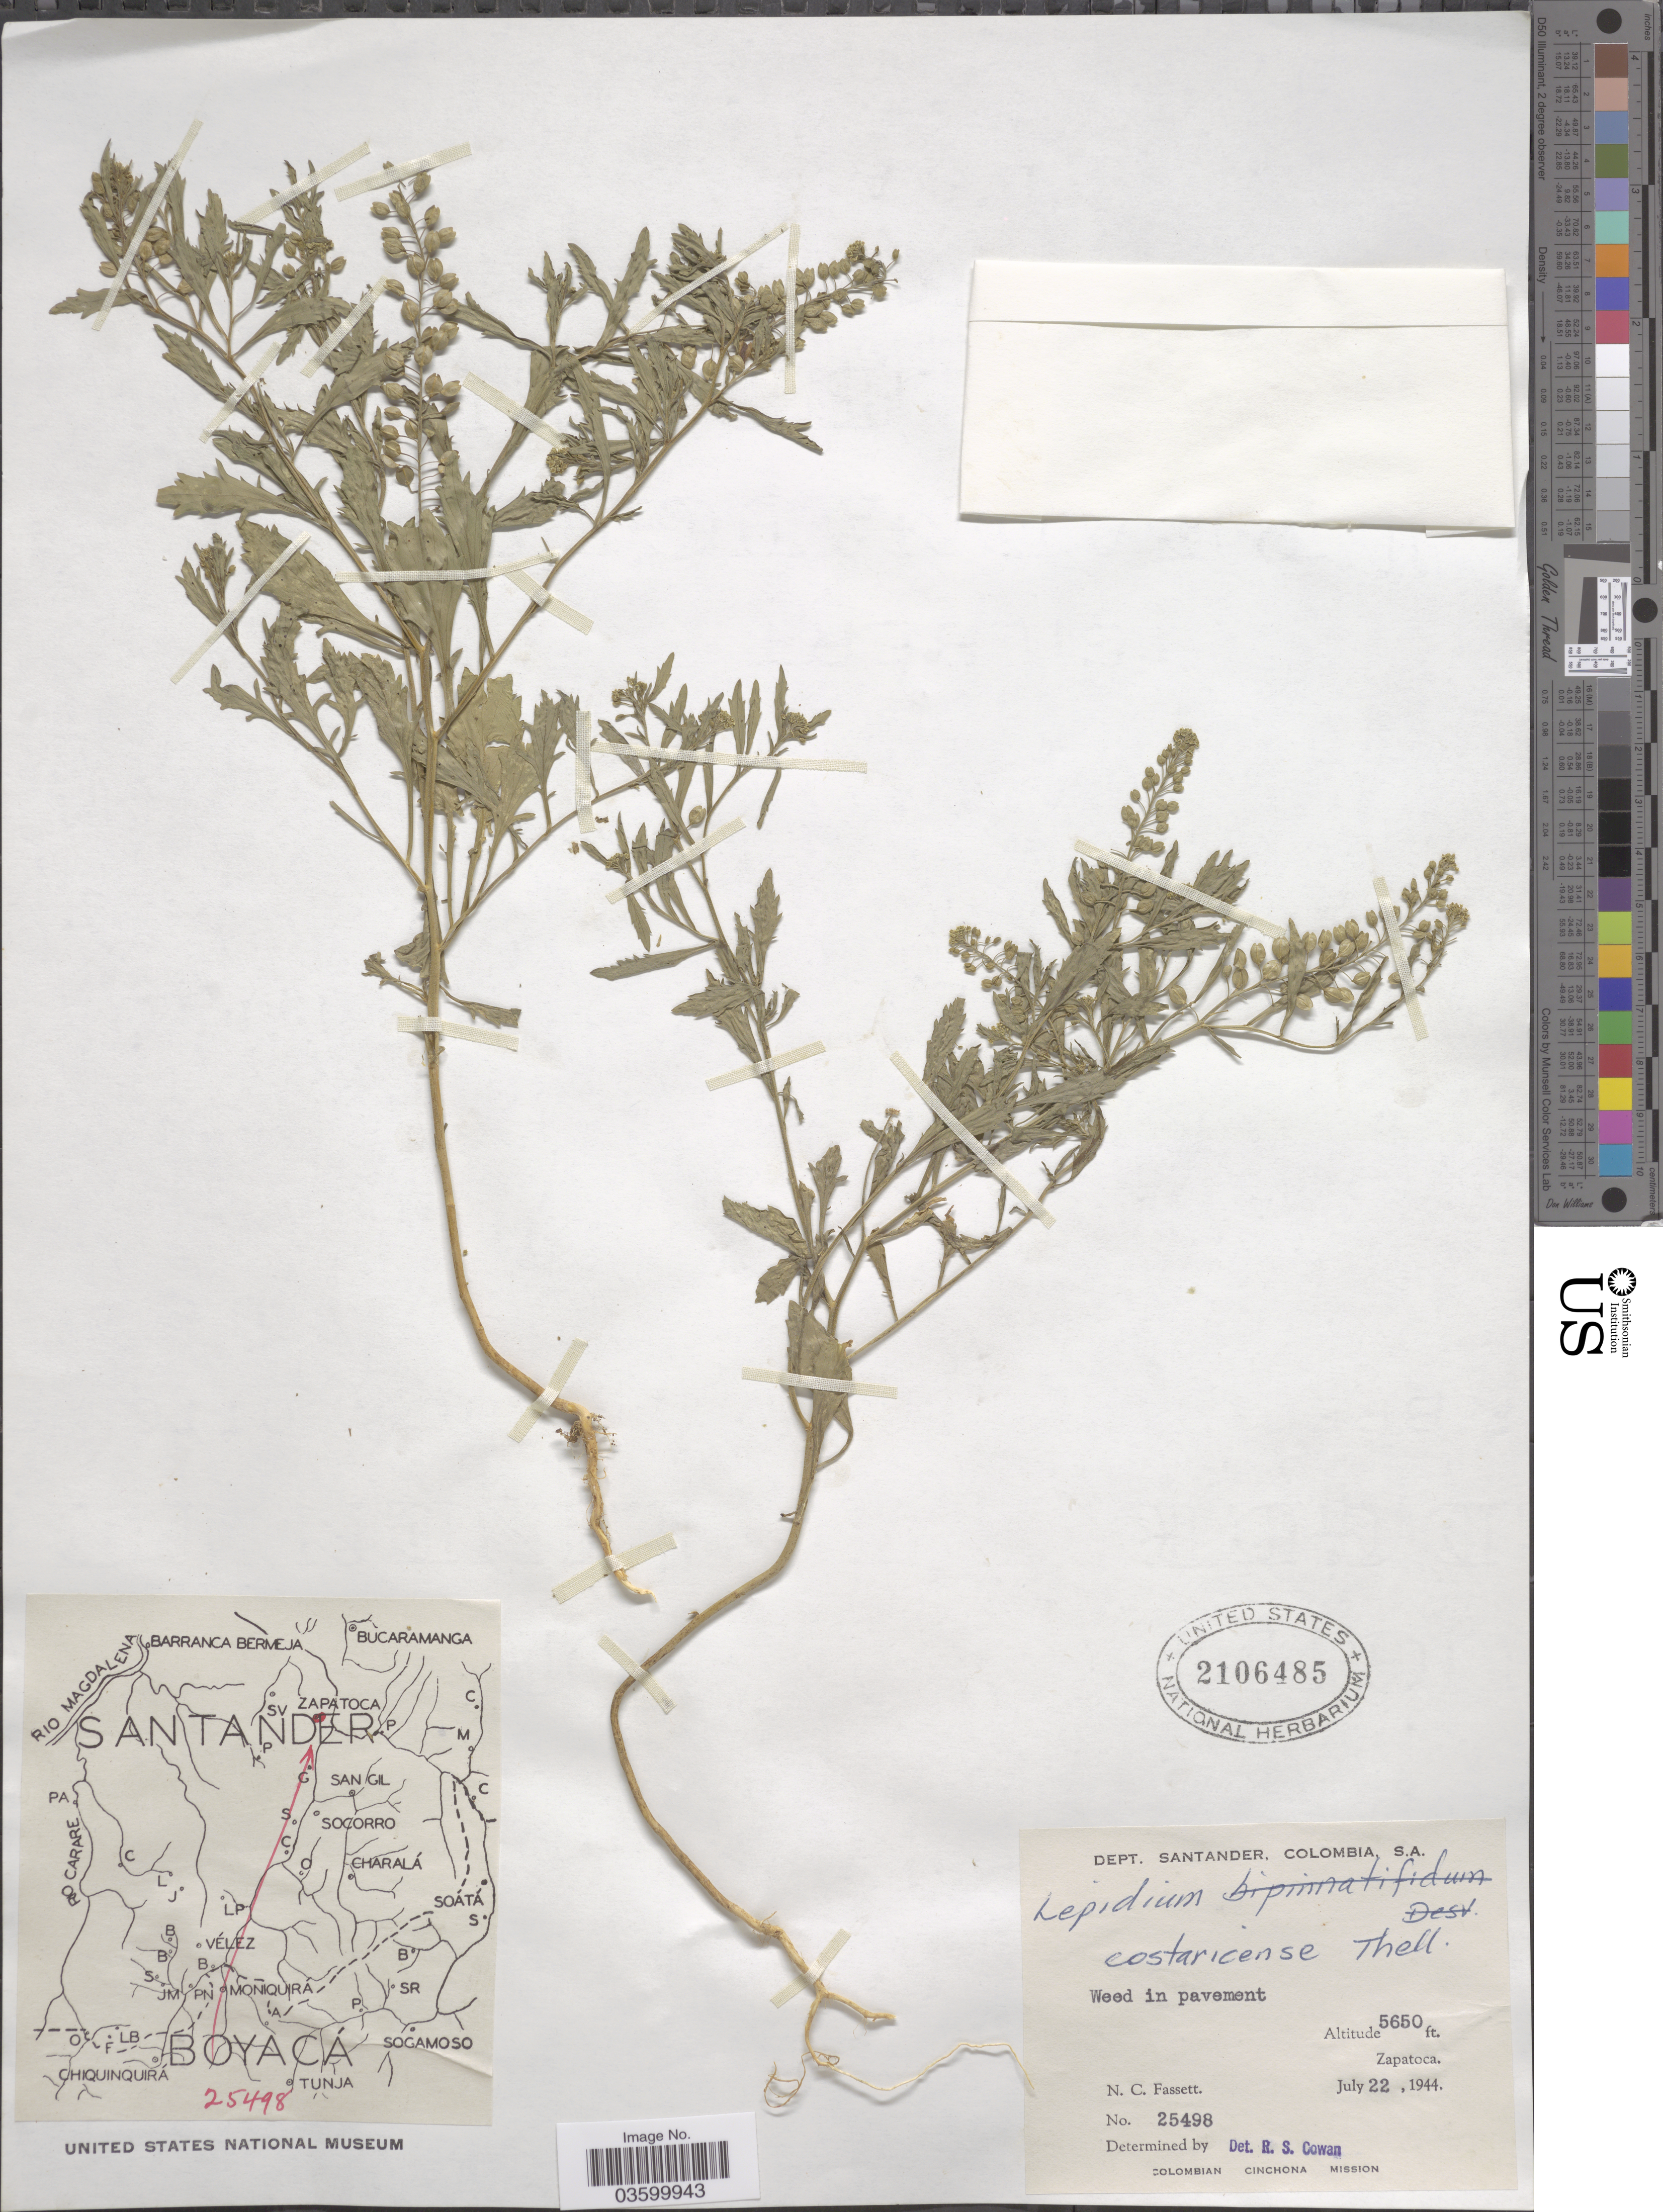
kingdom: Plantae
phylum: Tracheophyta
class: Magnoliopsida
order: Brassicales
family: Brassicaceae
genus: Lepidium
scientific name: Lepidium costaricense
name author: Thell.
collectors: N. C. Fassett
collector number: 25498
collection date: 1944-07-22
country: Colombia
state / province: Santander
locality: Dept. Santander. Zapatoca.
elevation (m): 1722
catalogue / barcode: US 2106485